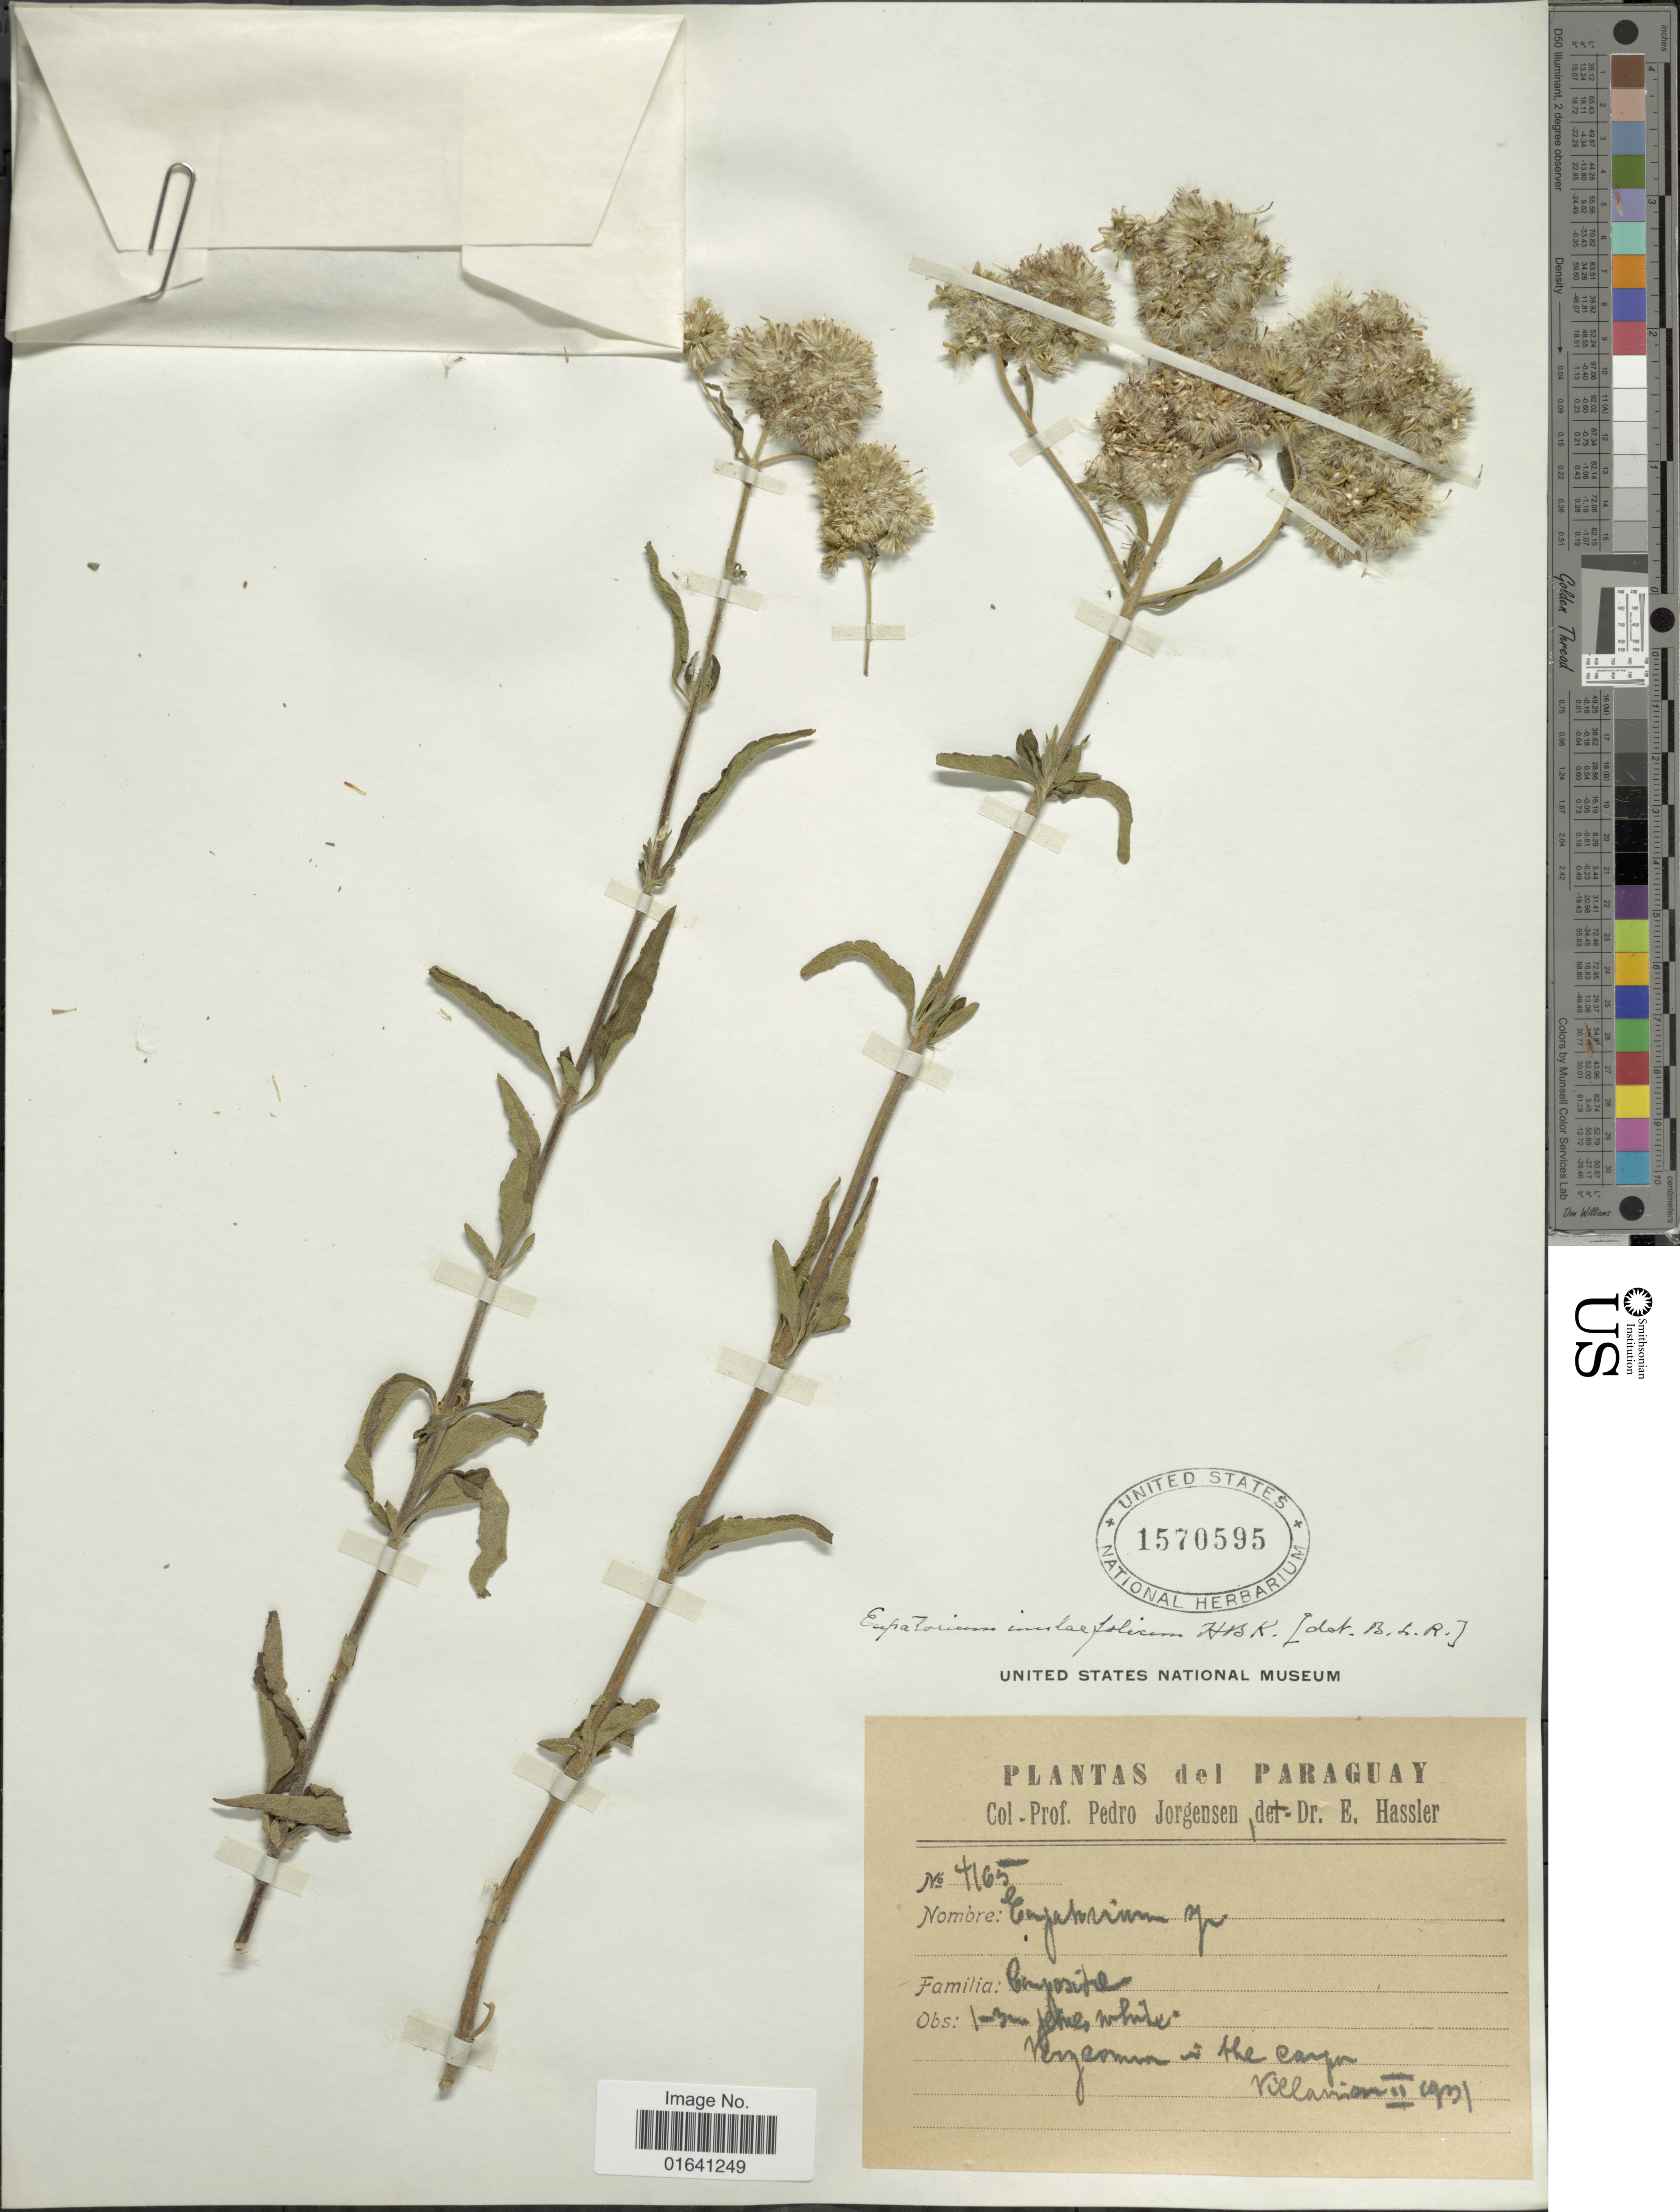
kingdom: Plantae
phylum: Tracheophyta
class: Magnoliopsida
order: Asterales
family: Asteraceae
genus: Austroeupatorium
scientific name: Austroeupatorium inulaefolium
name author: (Kunth) R.M. King & H. Rob.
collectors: P. Jörgensen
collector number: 4165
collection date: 1931-02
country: Paraguay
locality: Very common in the camp, Villarrica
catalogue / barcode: US 1570595